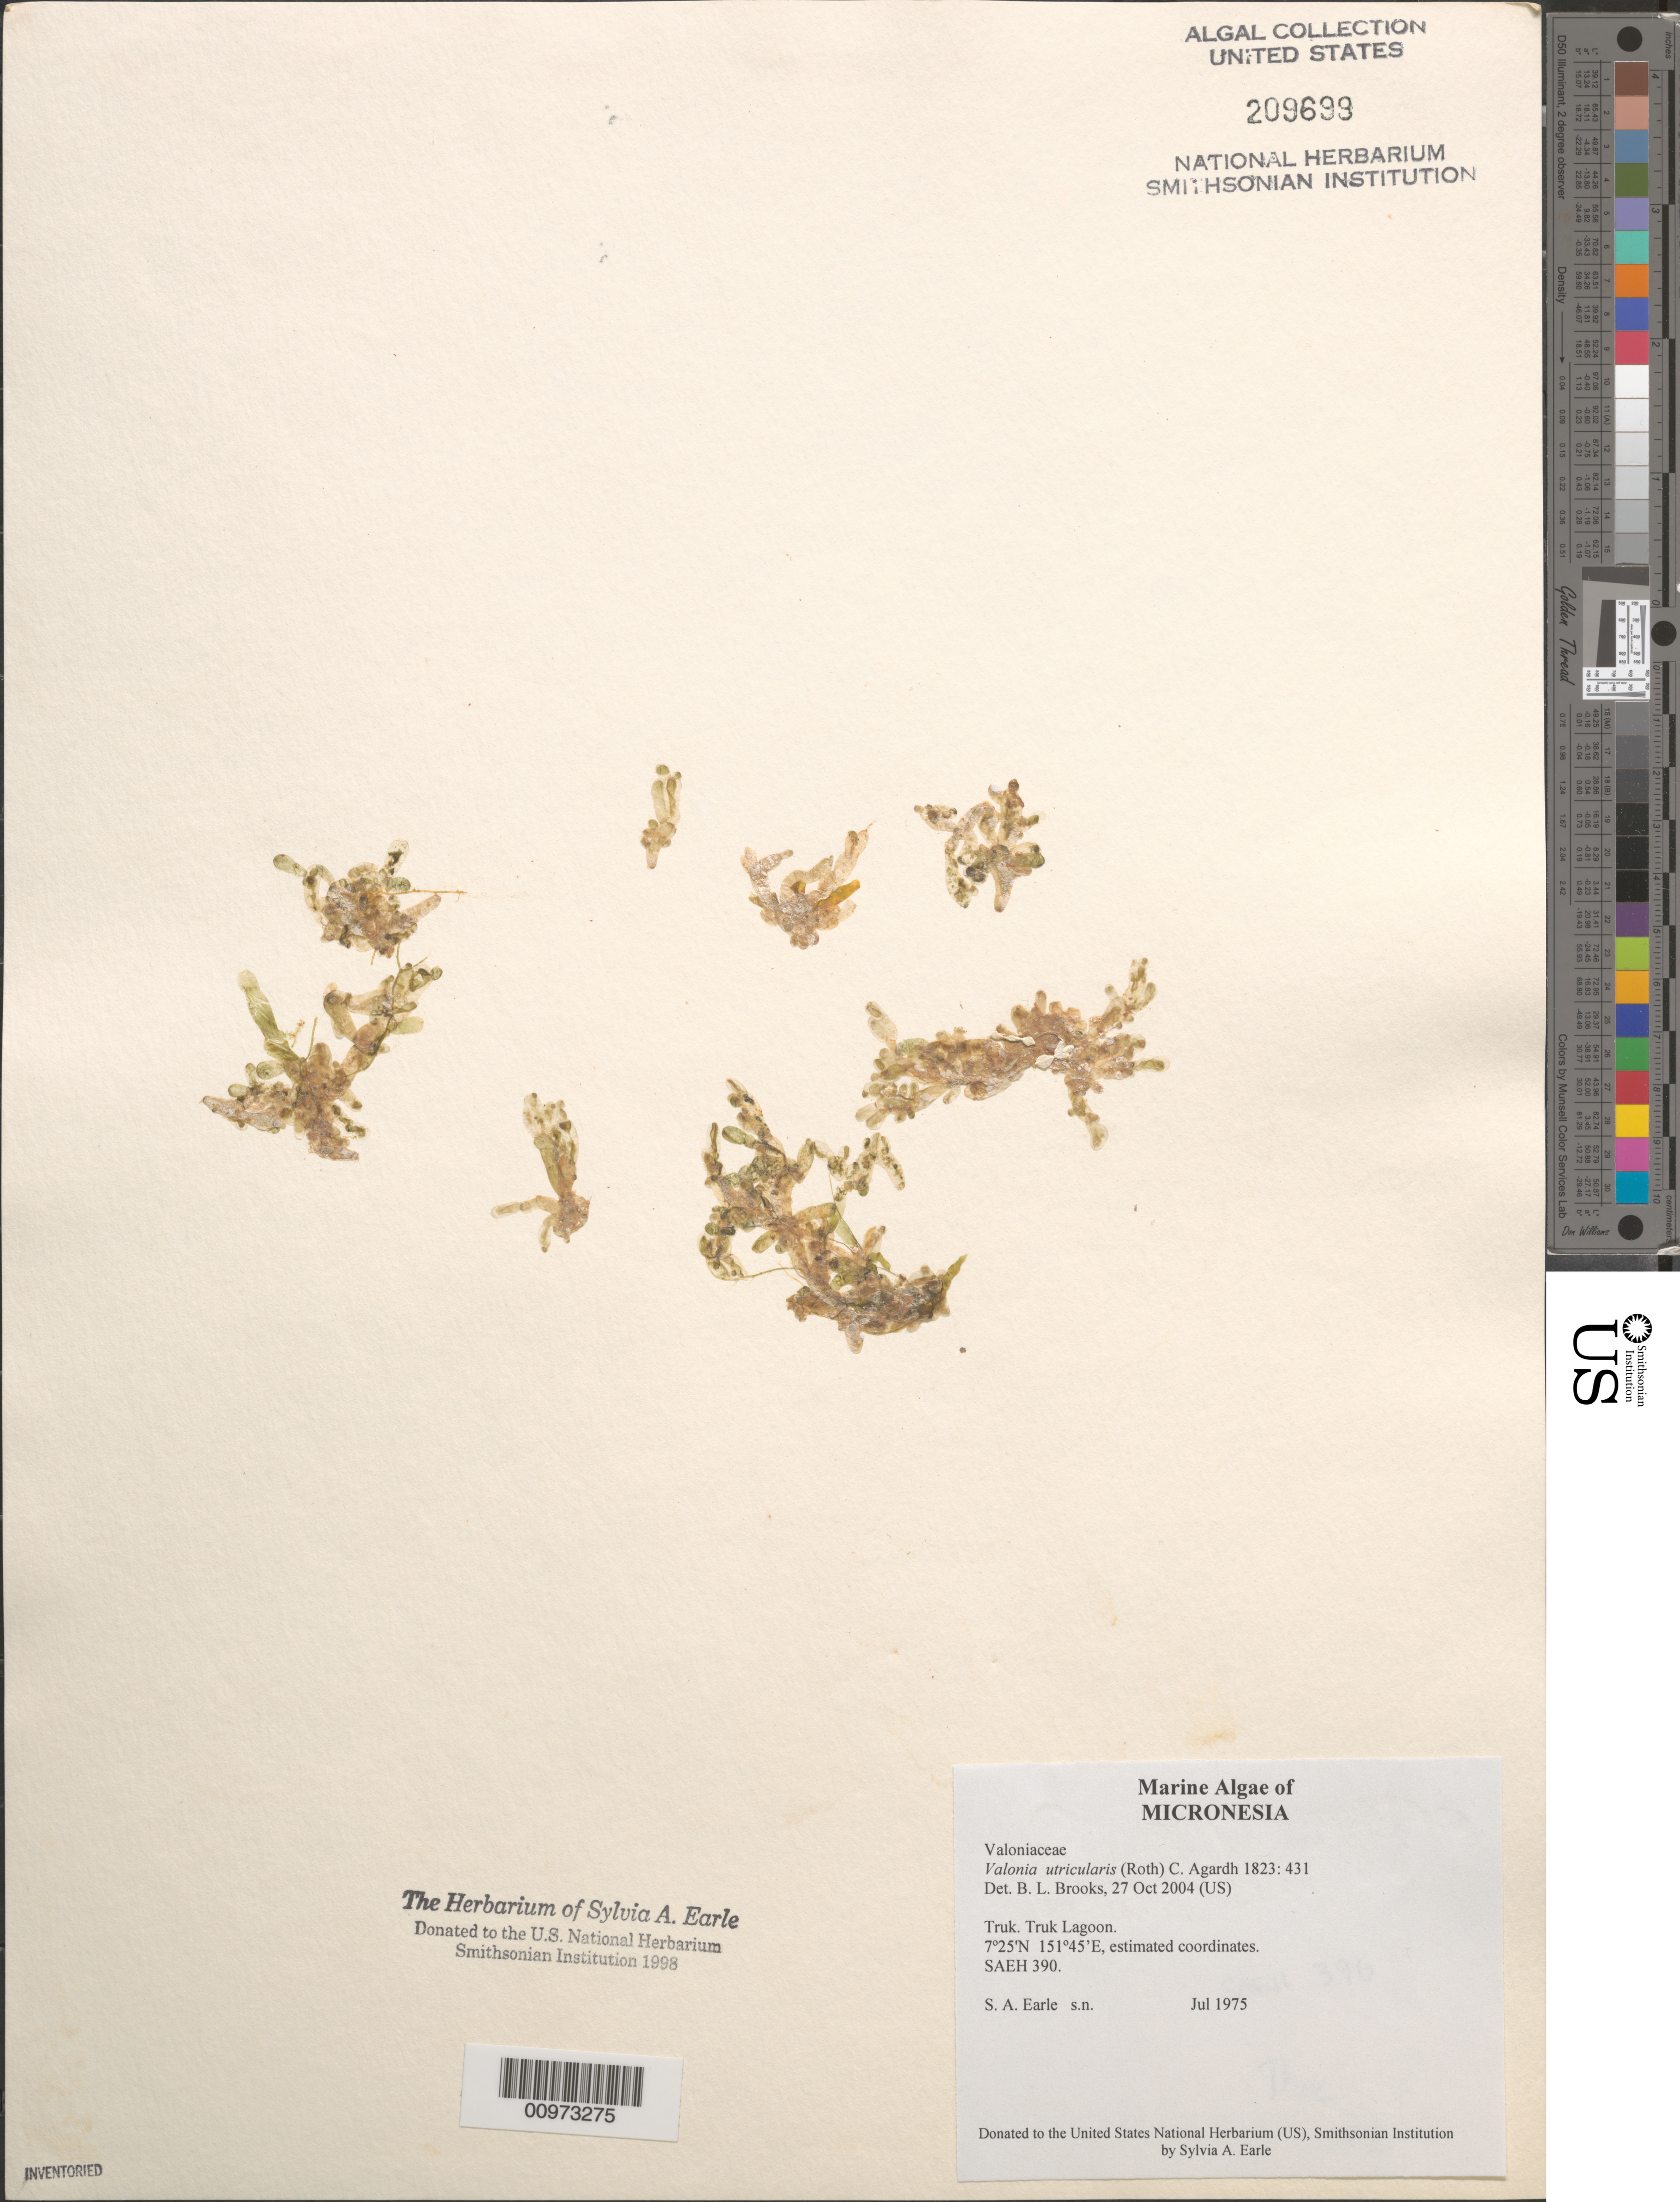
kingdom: Plantae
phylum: Chlorophyta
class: Ulvophyceae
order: Siphonocladales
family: Valoniaceae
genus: Valonia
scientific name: Valonia utricularis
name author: (Roth) C. Agardh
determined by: Brooks, B. L., (BOT), Smithsonian Institution - National Museum of Natural History (UNITED STATES)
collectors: S. A. Earle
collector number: SAEH 390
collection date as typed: Jul 1975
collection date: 1975-07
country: Micronesia, Federated States of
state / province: Truk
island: Truk (Chuuk) Is.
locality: Chuuk Lagoon (Truk Lagoon)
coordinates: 7 25'N, 151 45'E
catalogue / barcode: US 209699